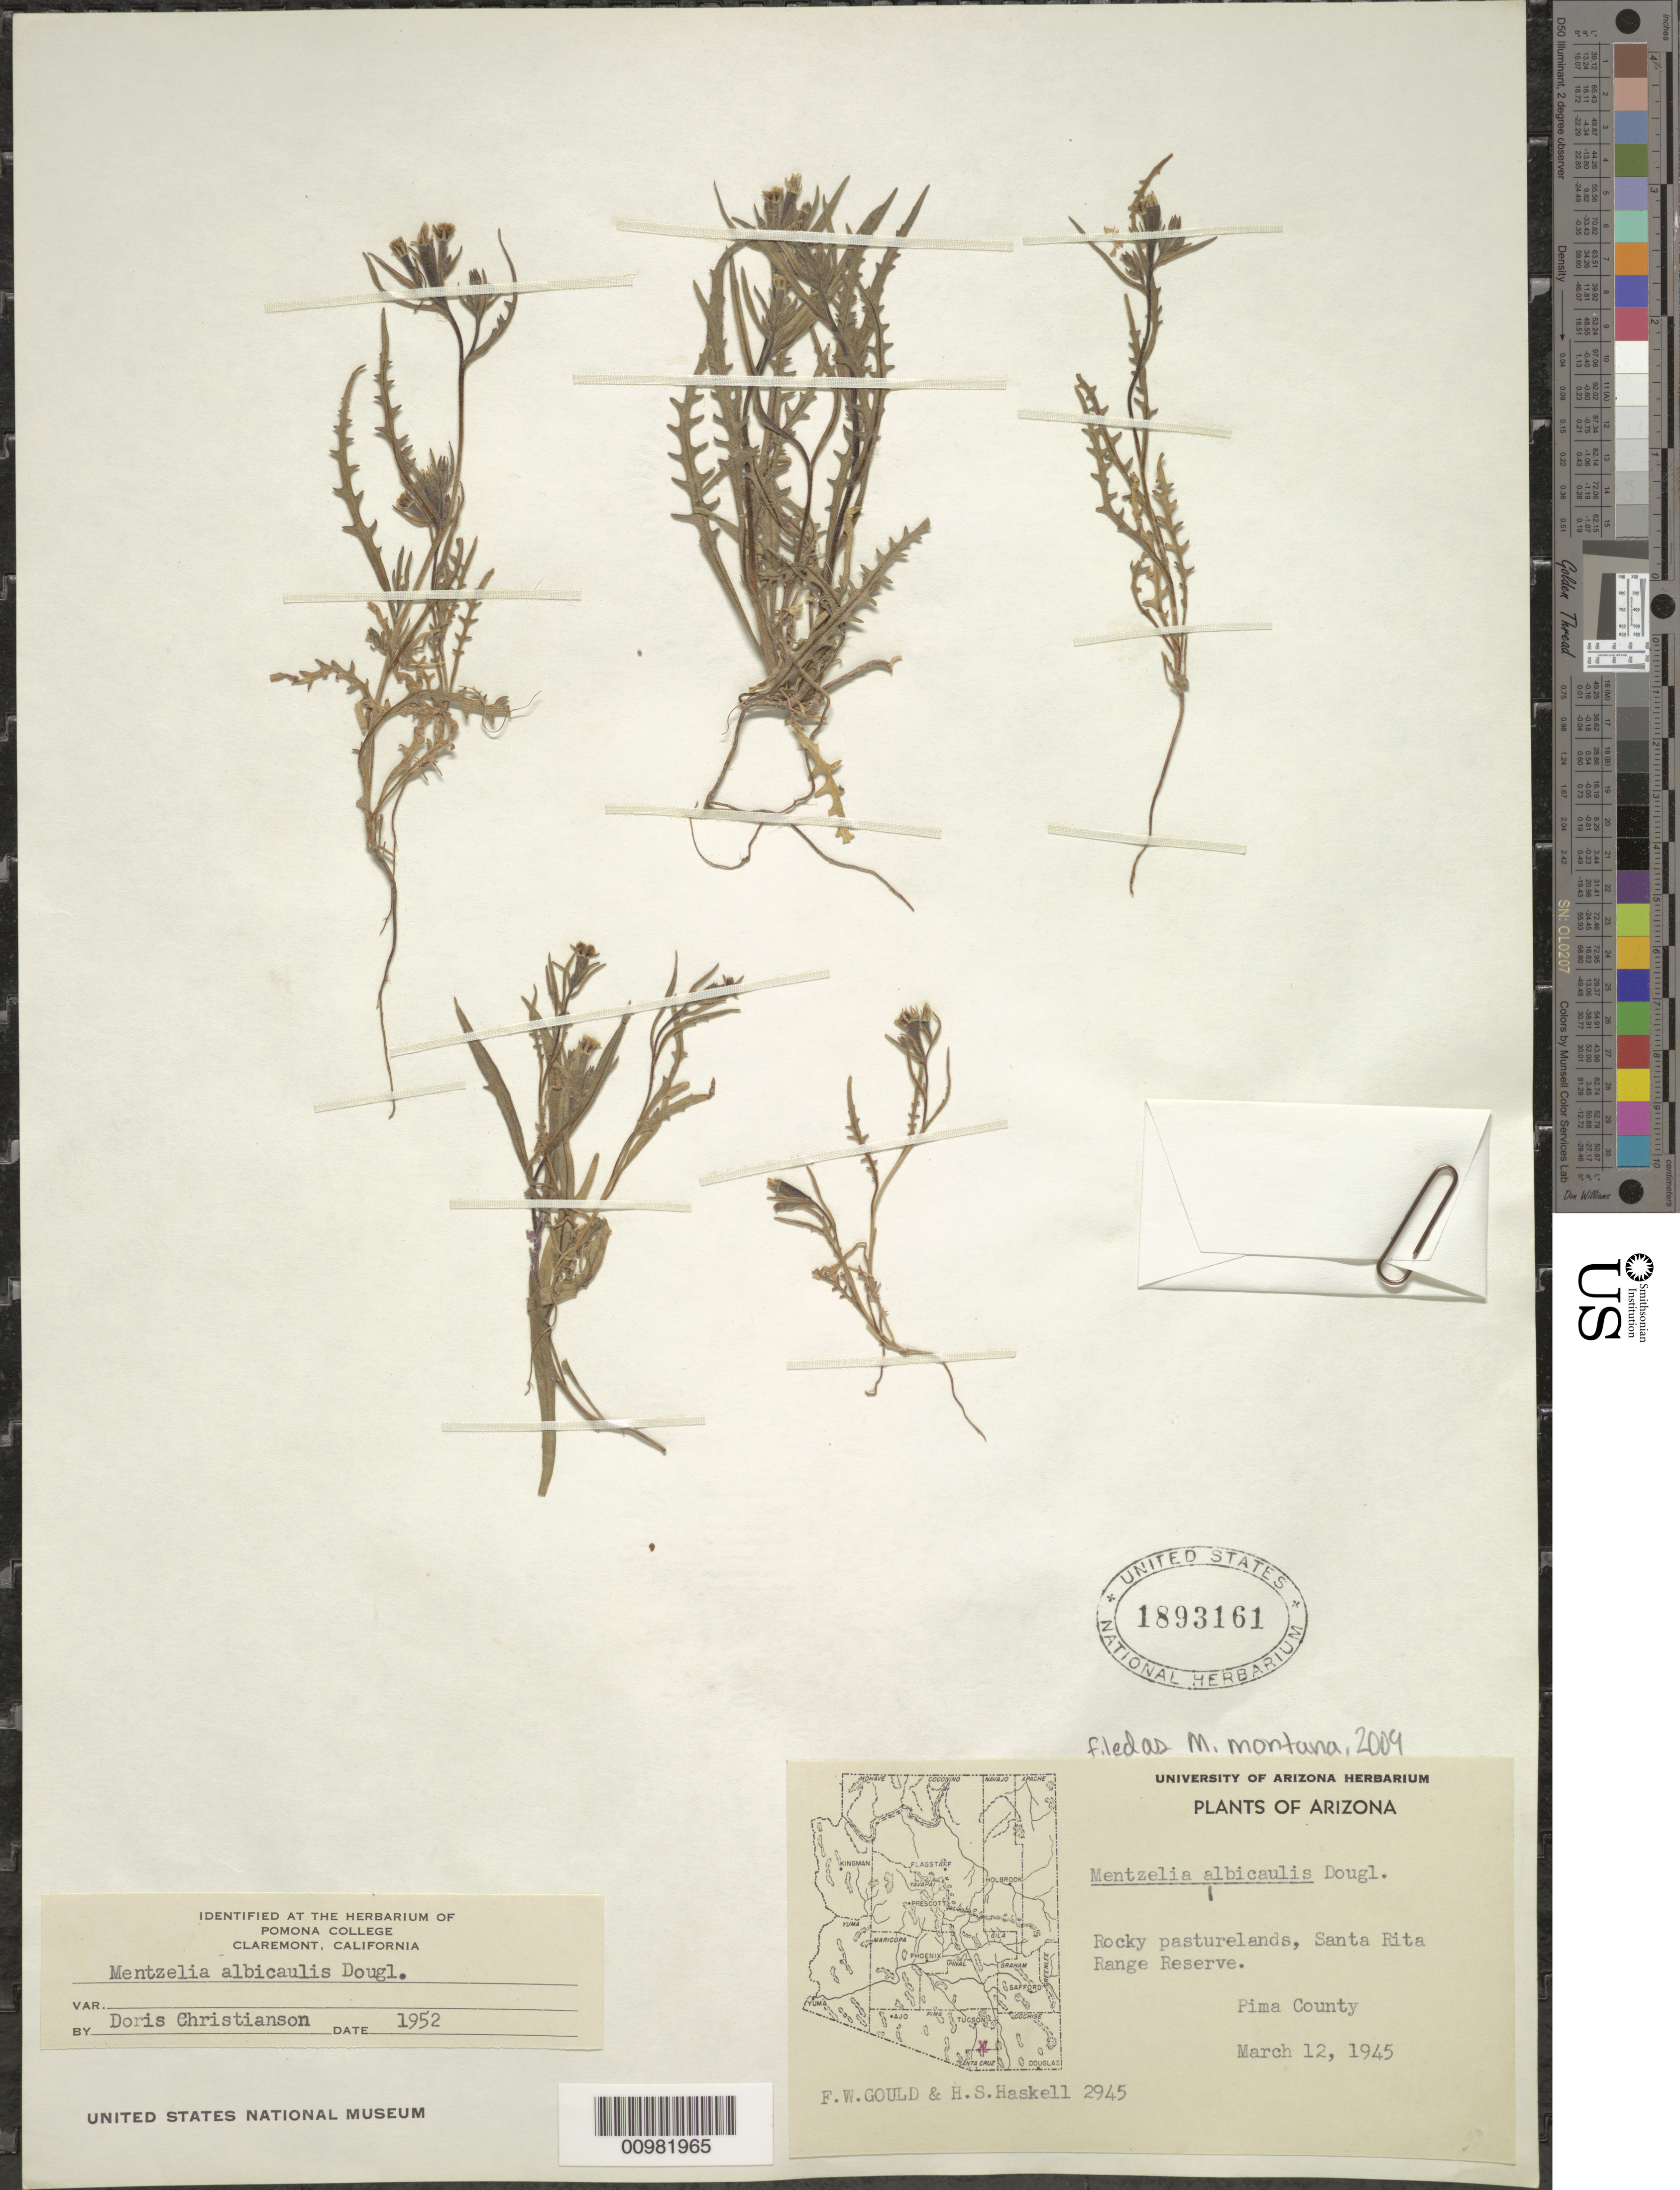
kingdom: Plantae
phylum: Tracheophyta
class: Magnoliopsida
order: Cornales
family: Loasaceae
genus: Mentzelia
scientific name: Mentzelia montana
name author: (Davidson) Davidson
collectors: F. W. Gould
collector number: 2945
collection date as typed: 12 Mar 1945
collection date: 1945-03-12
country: United States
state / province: Arizona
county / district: Pima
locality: Santa Rita Range Reserve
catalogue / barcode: US 1893161